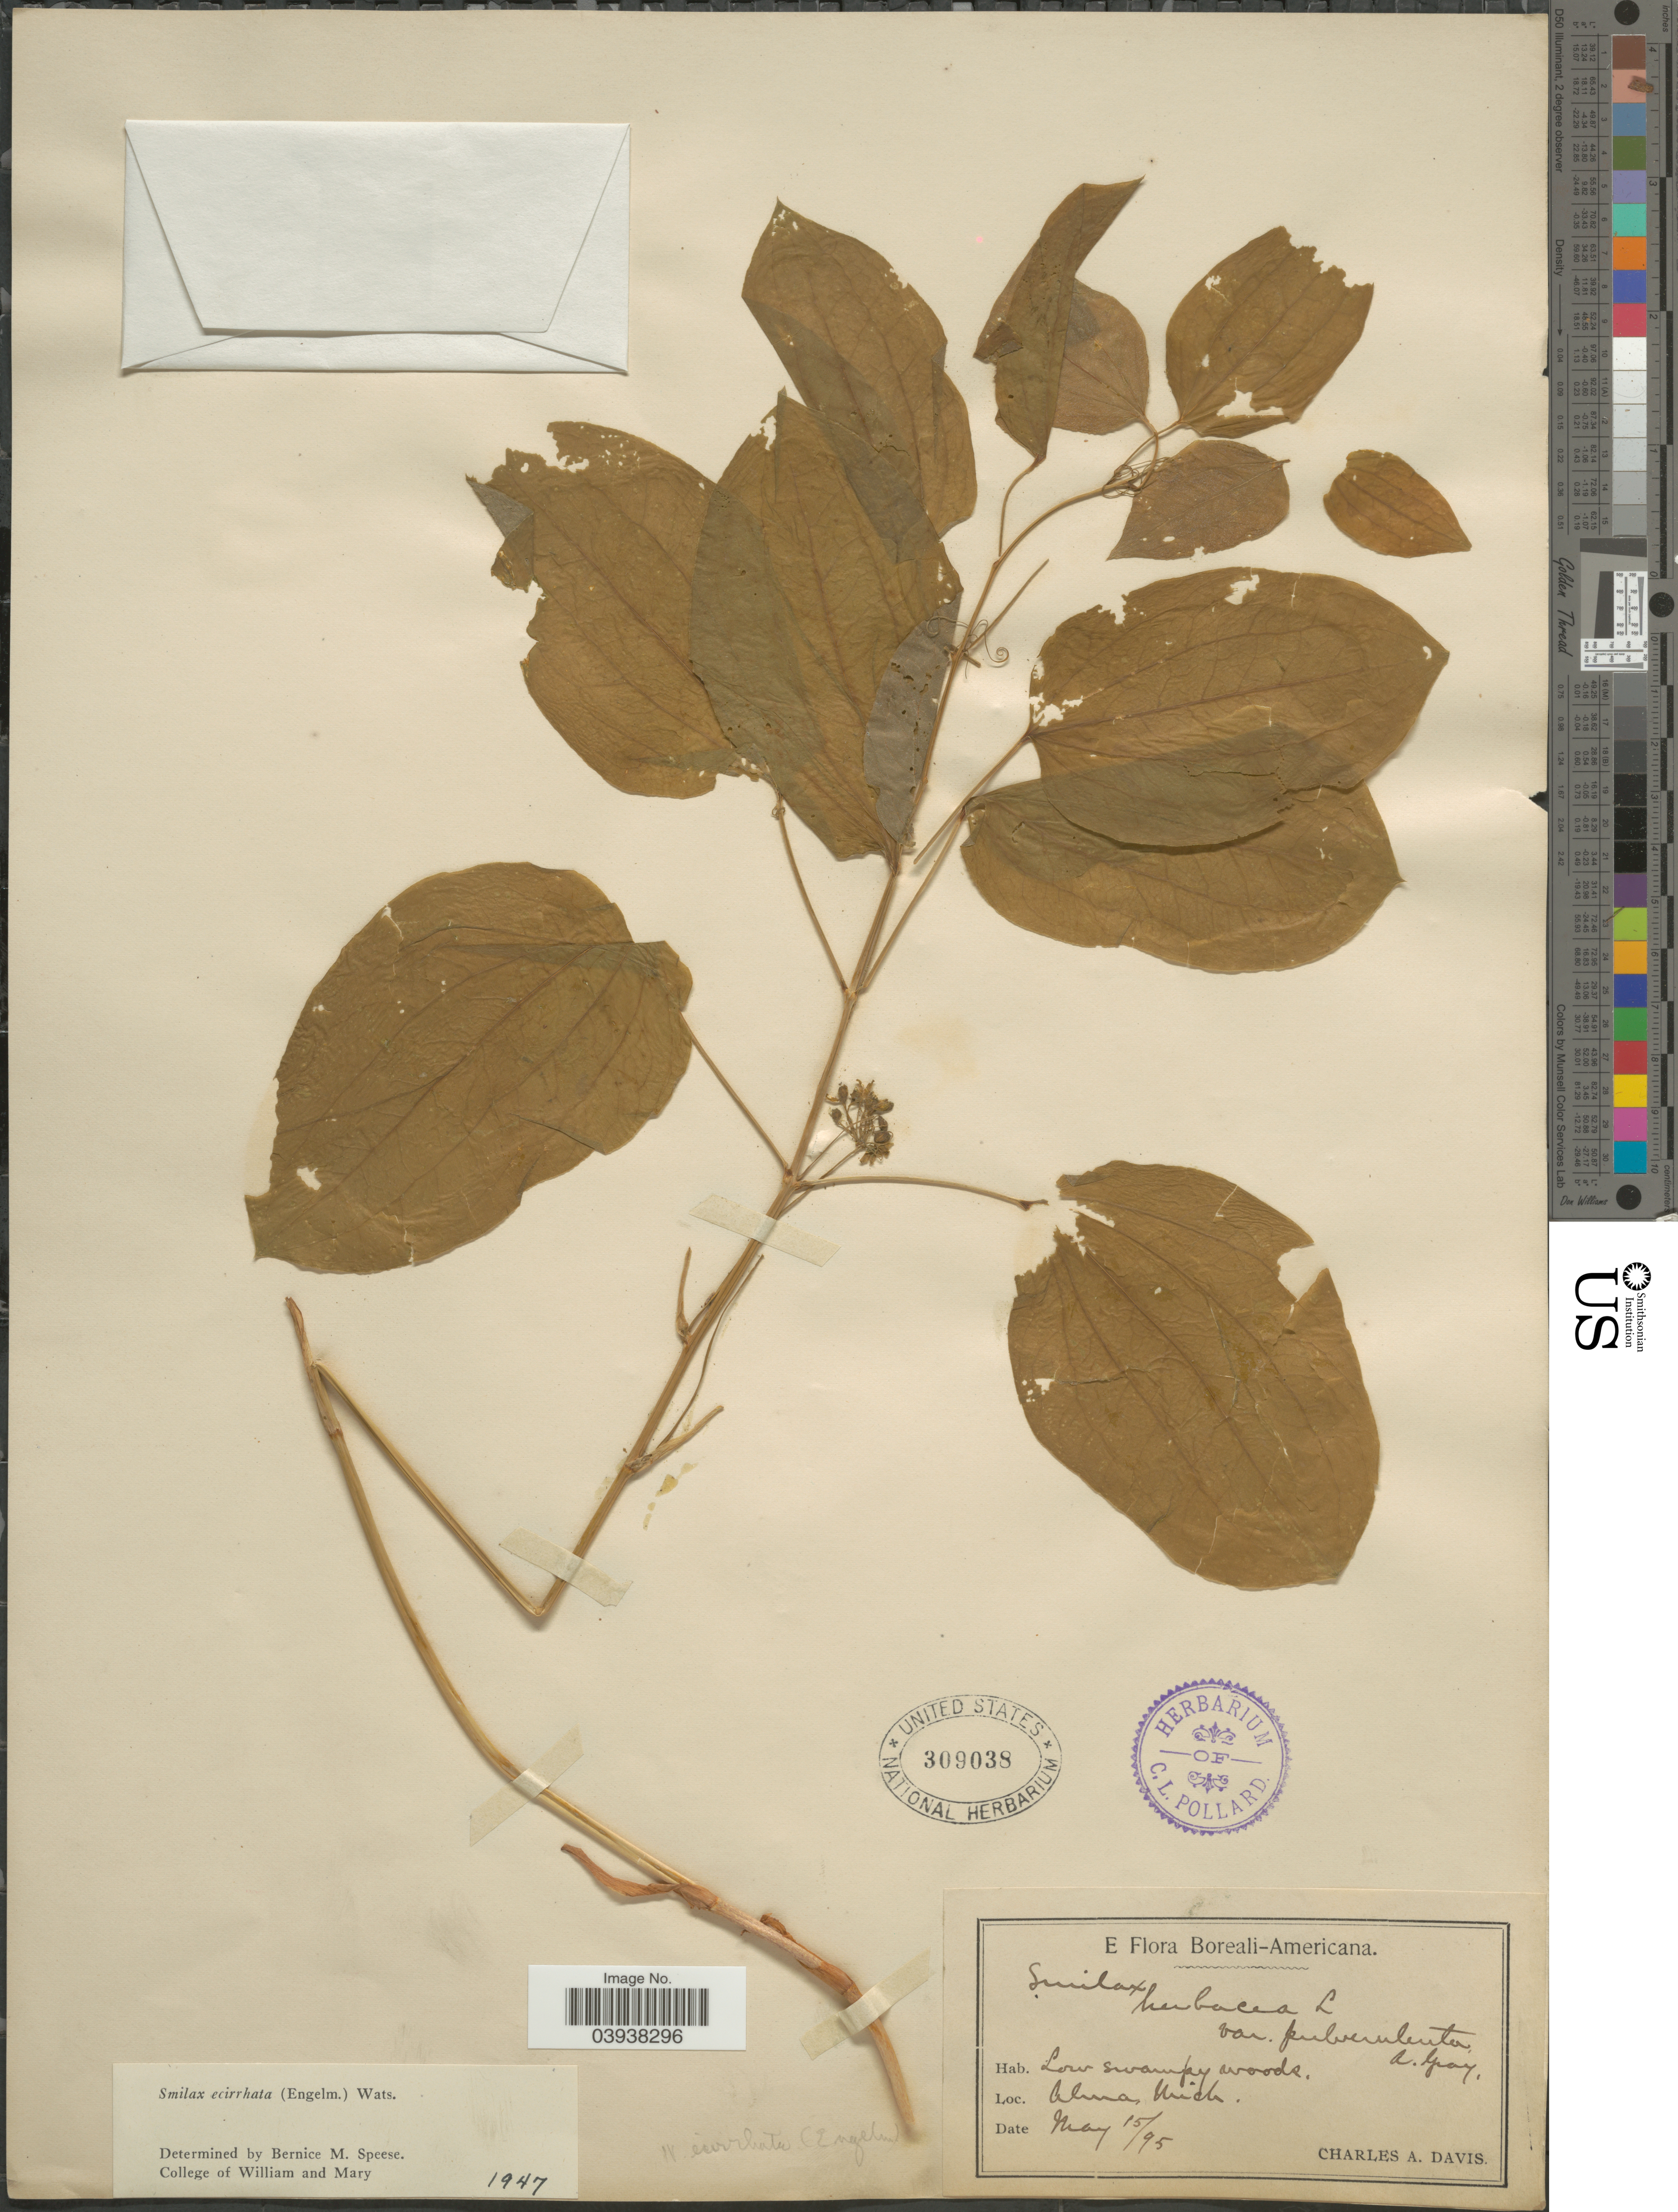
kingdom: Plantae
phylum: Tracheophyta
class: Liliopsida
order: Liliales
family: Smilacaceae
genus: Smilax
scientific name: Smilax ecirrhata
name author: (Engelm. ex Kunth) S. Watson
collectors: C. Davis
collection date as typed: Transcribed d/m/y: 15/5/95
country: United States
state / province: Michigan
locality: Alma.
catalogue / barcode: US 309038